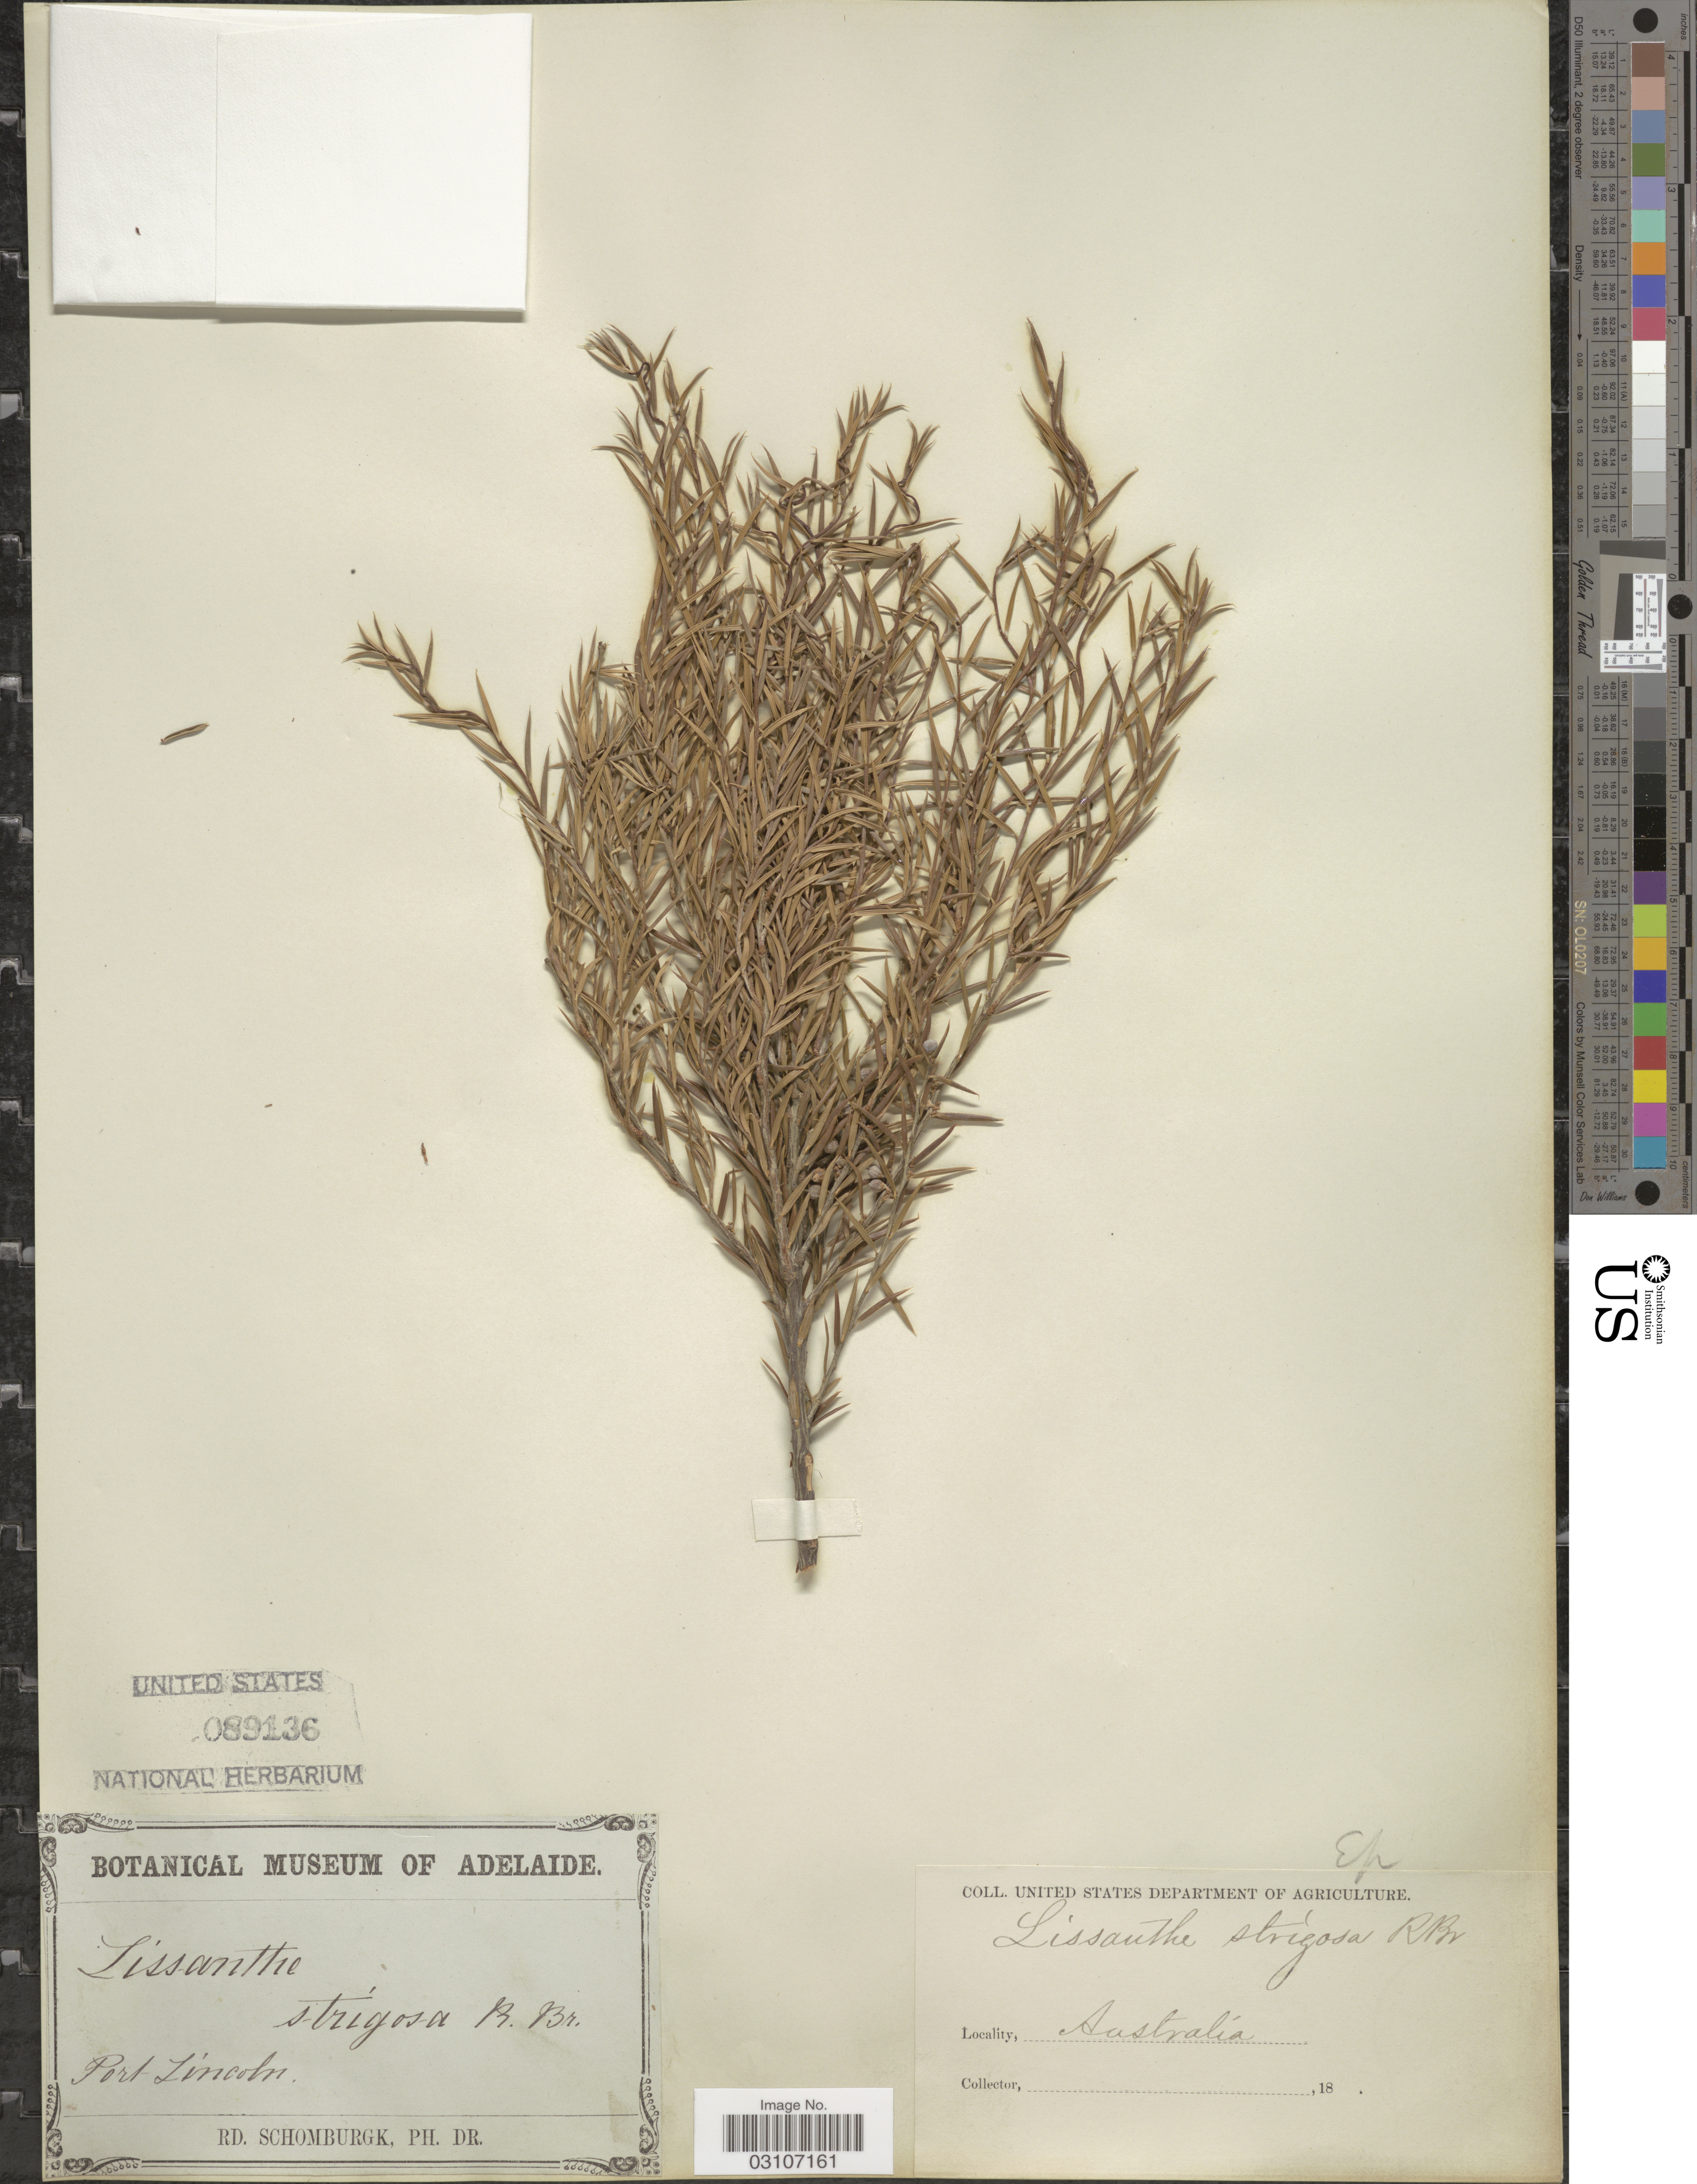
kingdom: Plantae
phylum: Tracheophyta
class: Magnoliopsida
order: Ericales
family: Ericaceae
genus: Lissanthe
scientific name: Lissanthe strigosa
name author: (Sm.) R. Br.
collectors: M. R. Schomburgk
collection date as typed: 18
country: Australia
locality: Port Lincoln.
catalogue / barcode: US 89136